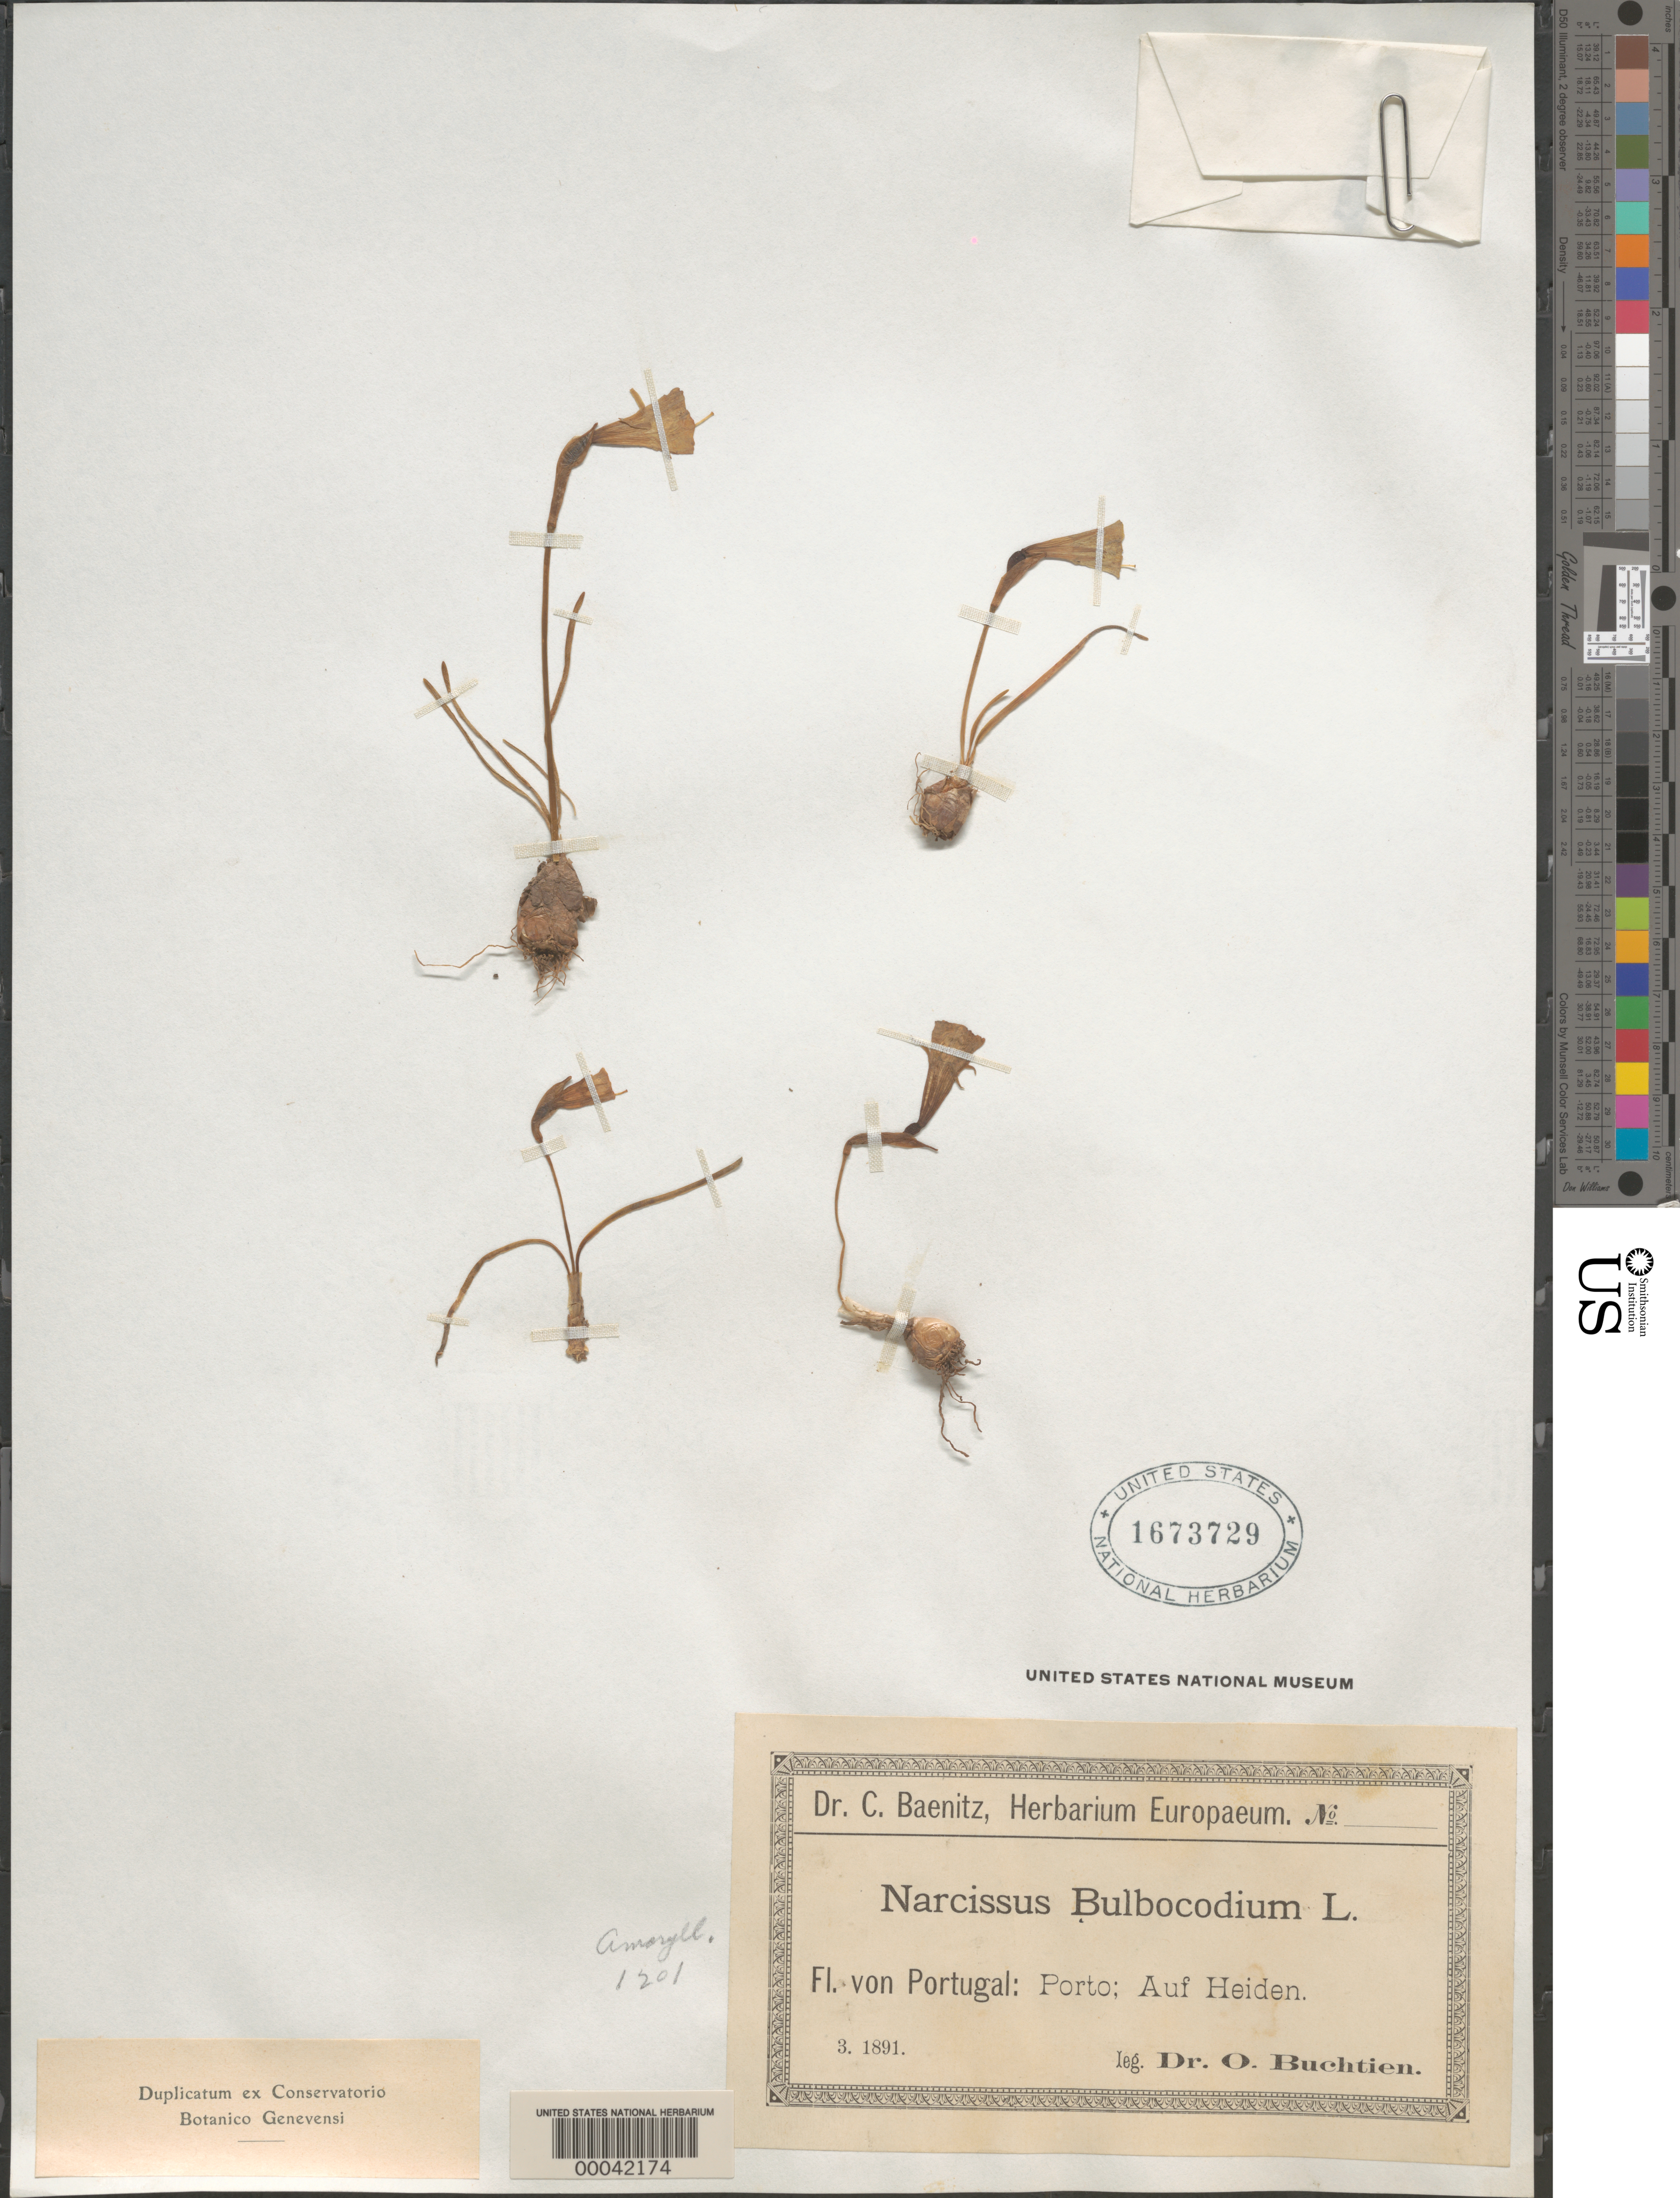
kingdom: Plantae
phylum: Tracheophyta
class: Liliopsida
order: Asparagales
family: Amaryllidaceae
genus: Narcissus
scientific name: Narcissus bulbocodium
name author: L.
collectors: O. Buchtien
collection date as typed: Mar 1891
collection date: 1891-03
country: Portugal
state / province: Porto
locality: Auf heiden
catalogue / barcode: US 1673729